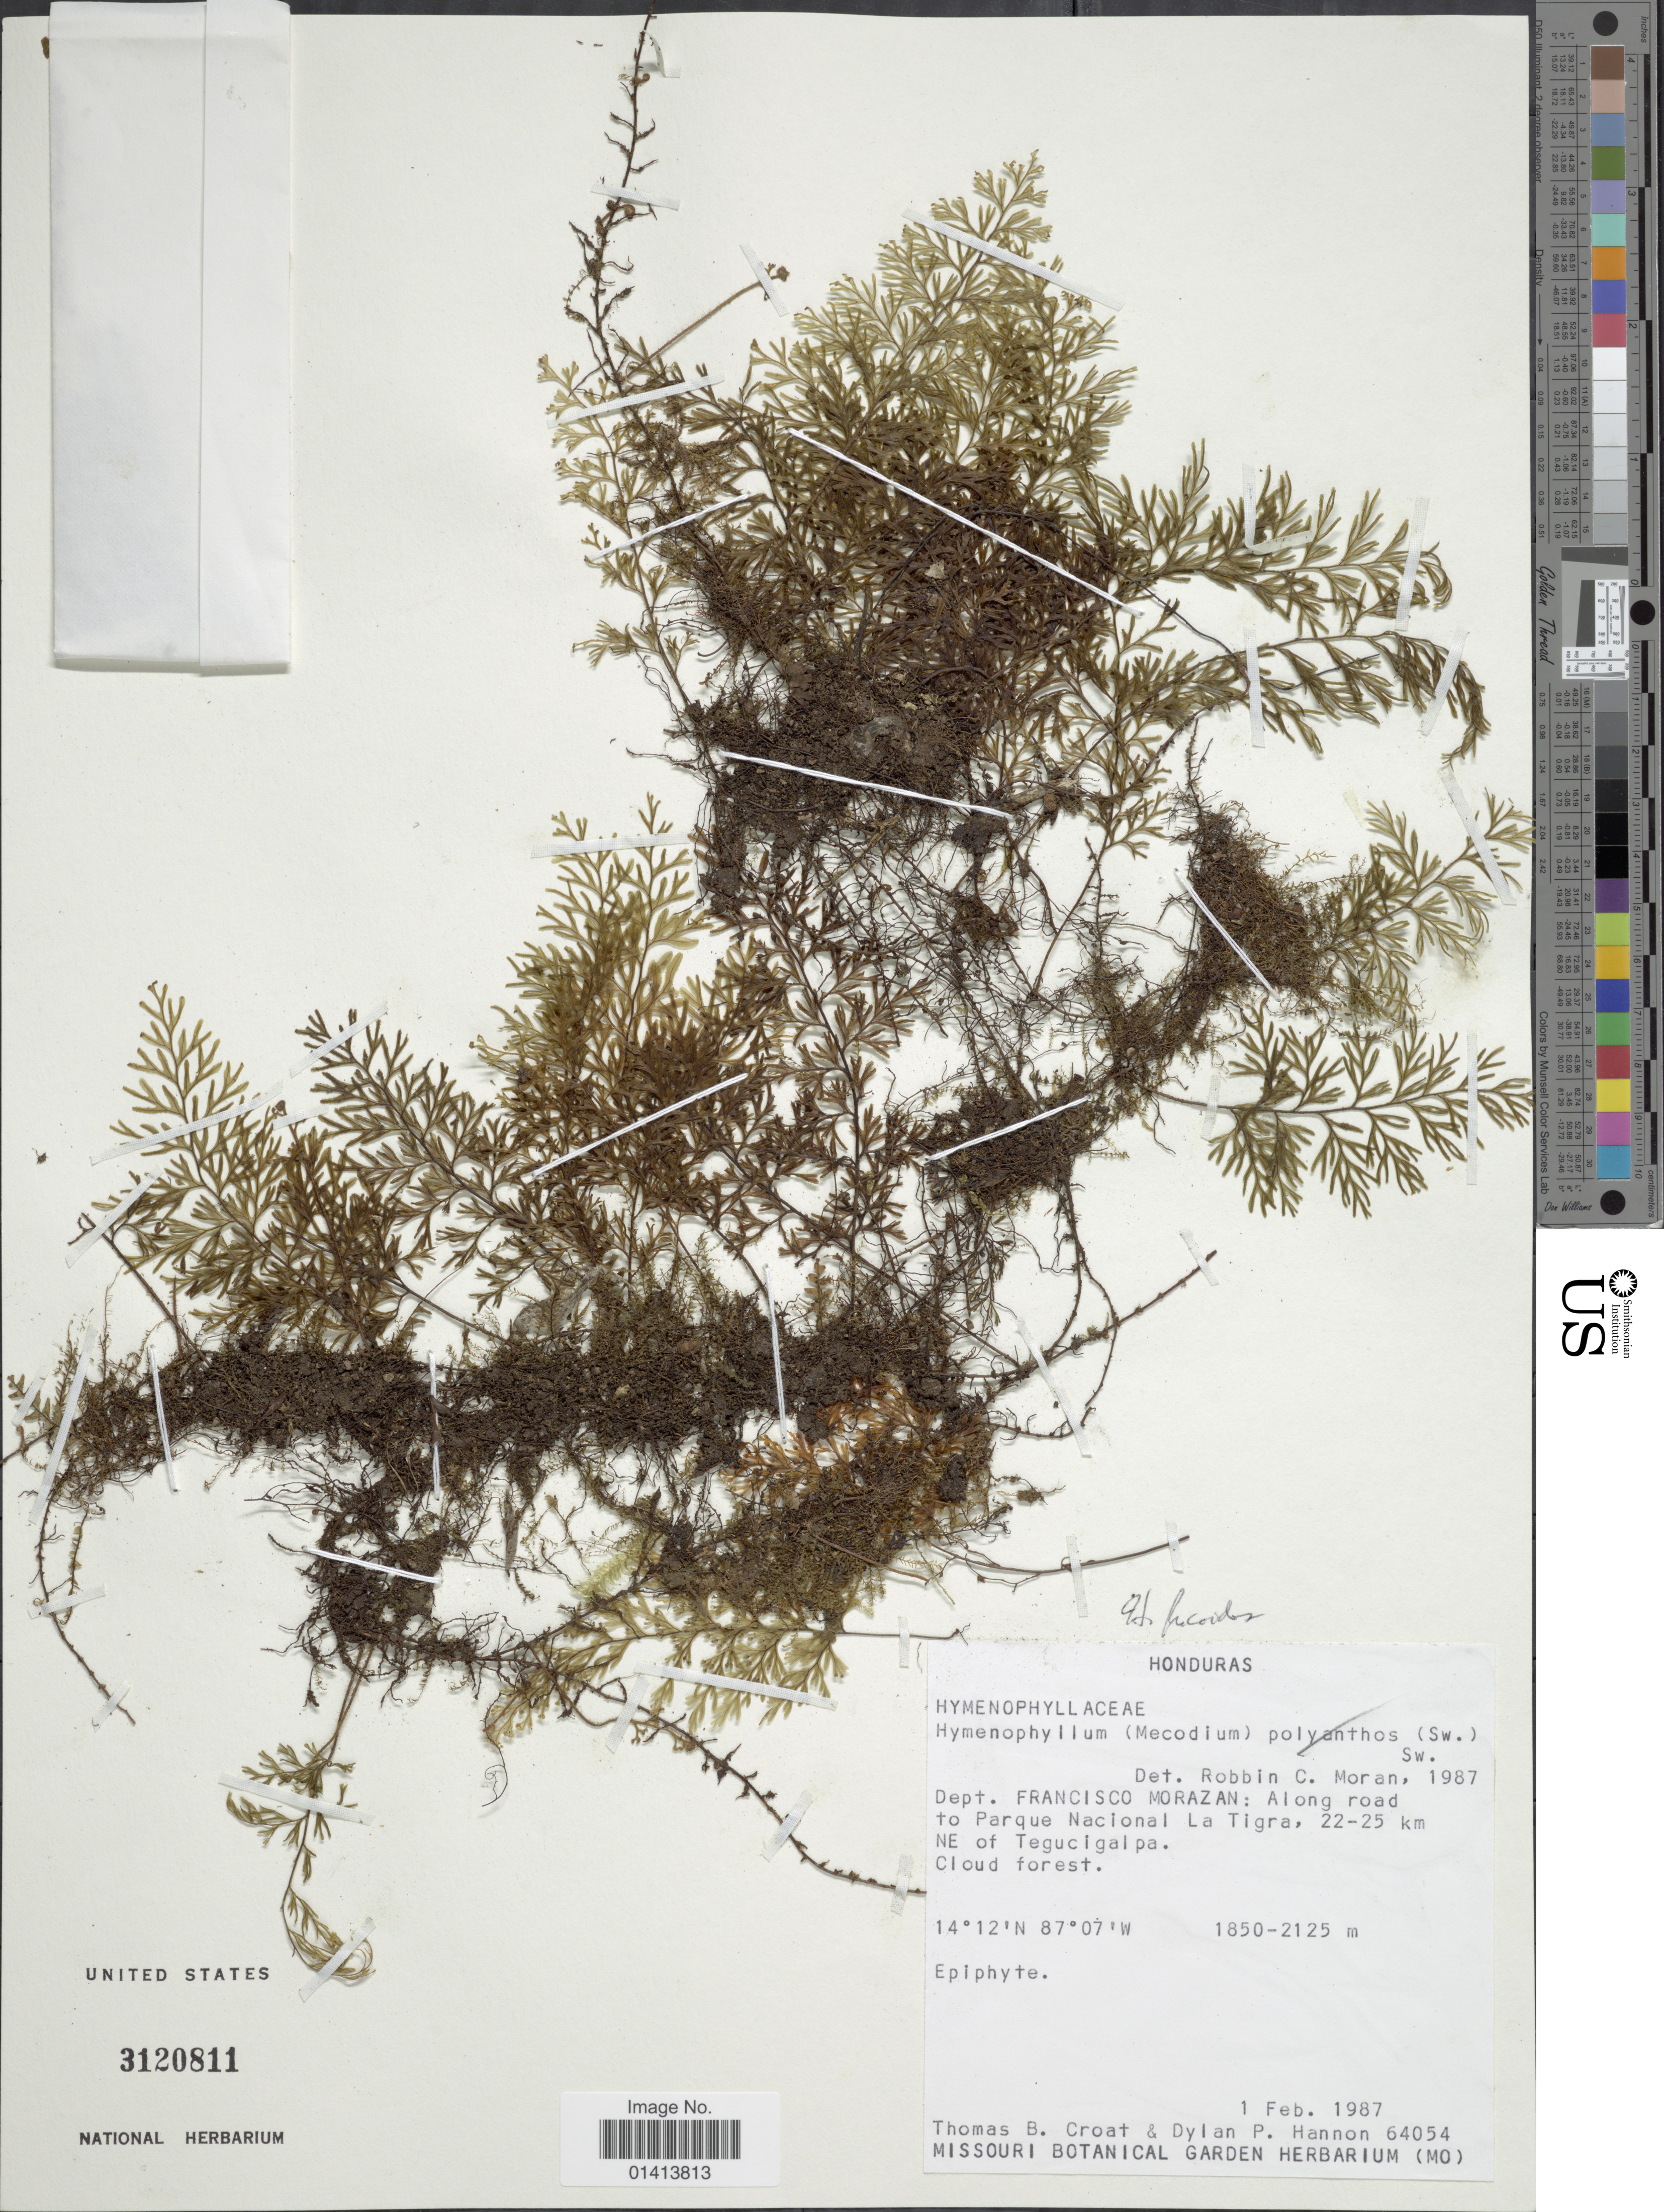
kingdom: Plantae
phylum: Tracheophyta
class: Polypodiopsida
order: Hymenophyllales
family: Hymenophyllaceae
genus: Hymenophyllum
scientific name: Hymenophyllum fucoides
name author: (Sw.) Sw.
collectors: T. B. Croat & D. Hannon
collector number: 64054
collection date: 1987-02-01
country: Honduras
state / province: Fco. Morazán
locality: Dept. Francisco Morazan: Along road to Parque Nacional La Tigra, 22-25 km NE of Tegucigalpa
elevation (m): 1850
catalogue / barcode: US 3120811